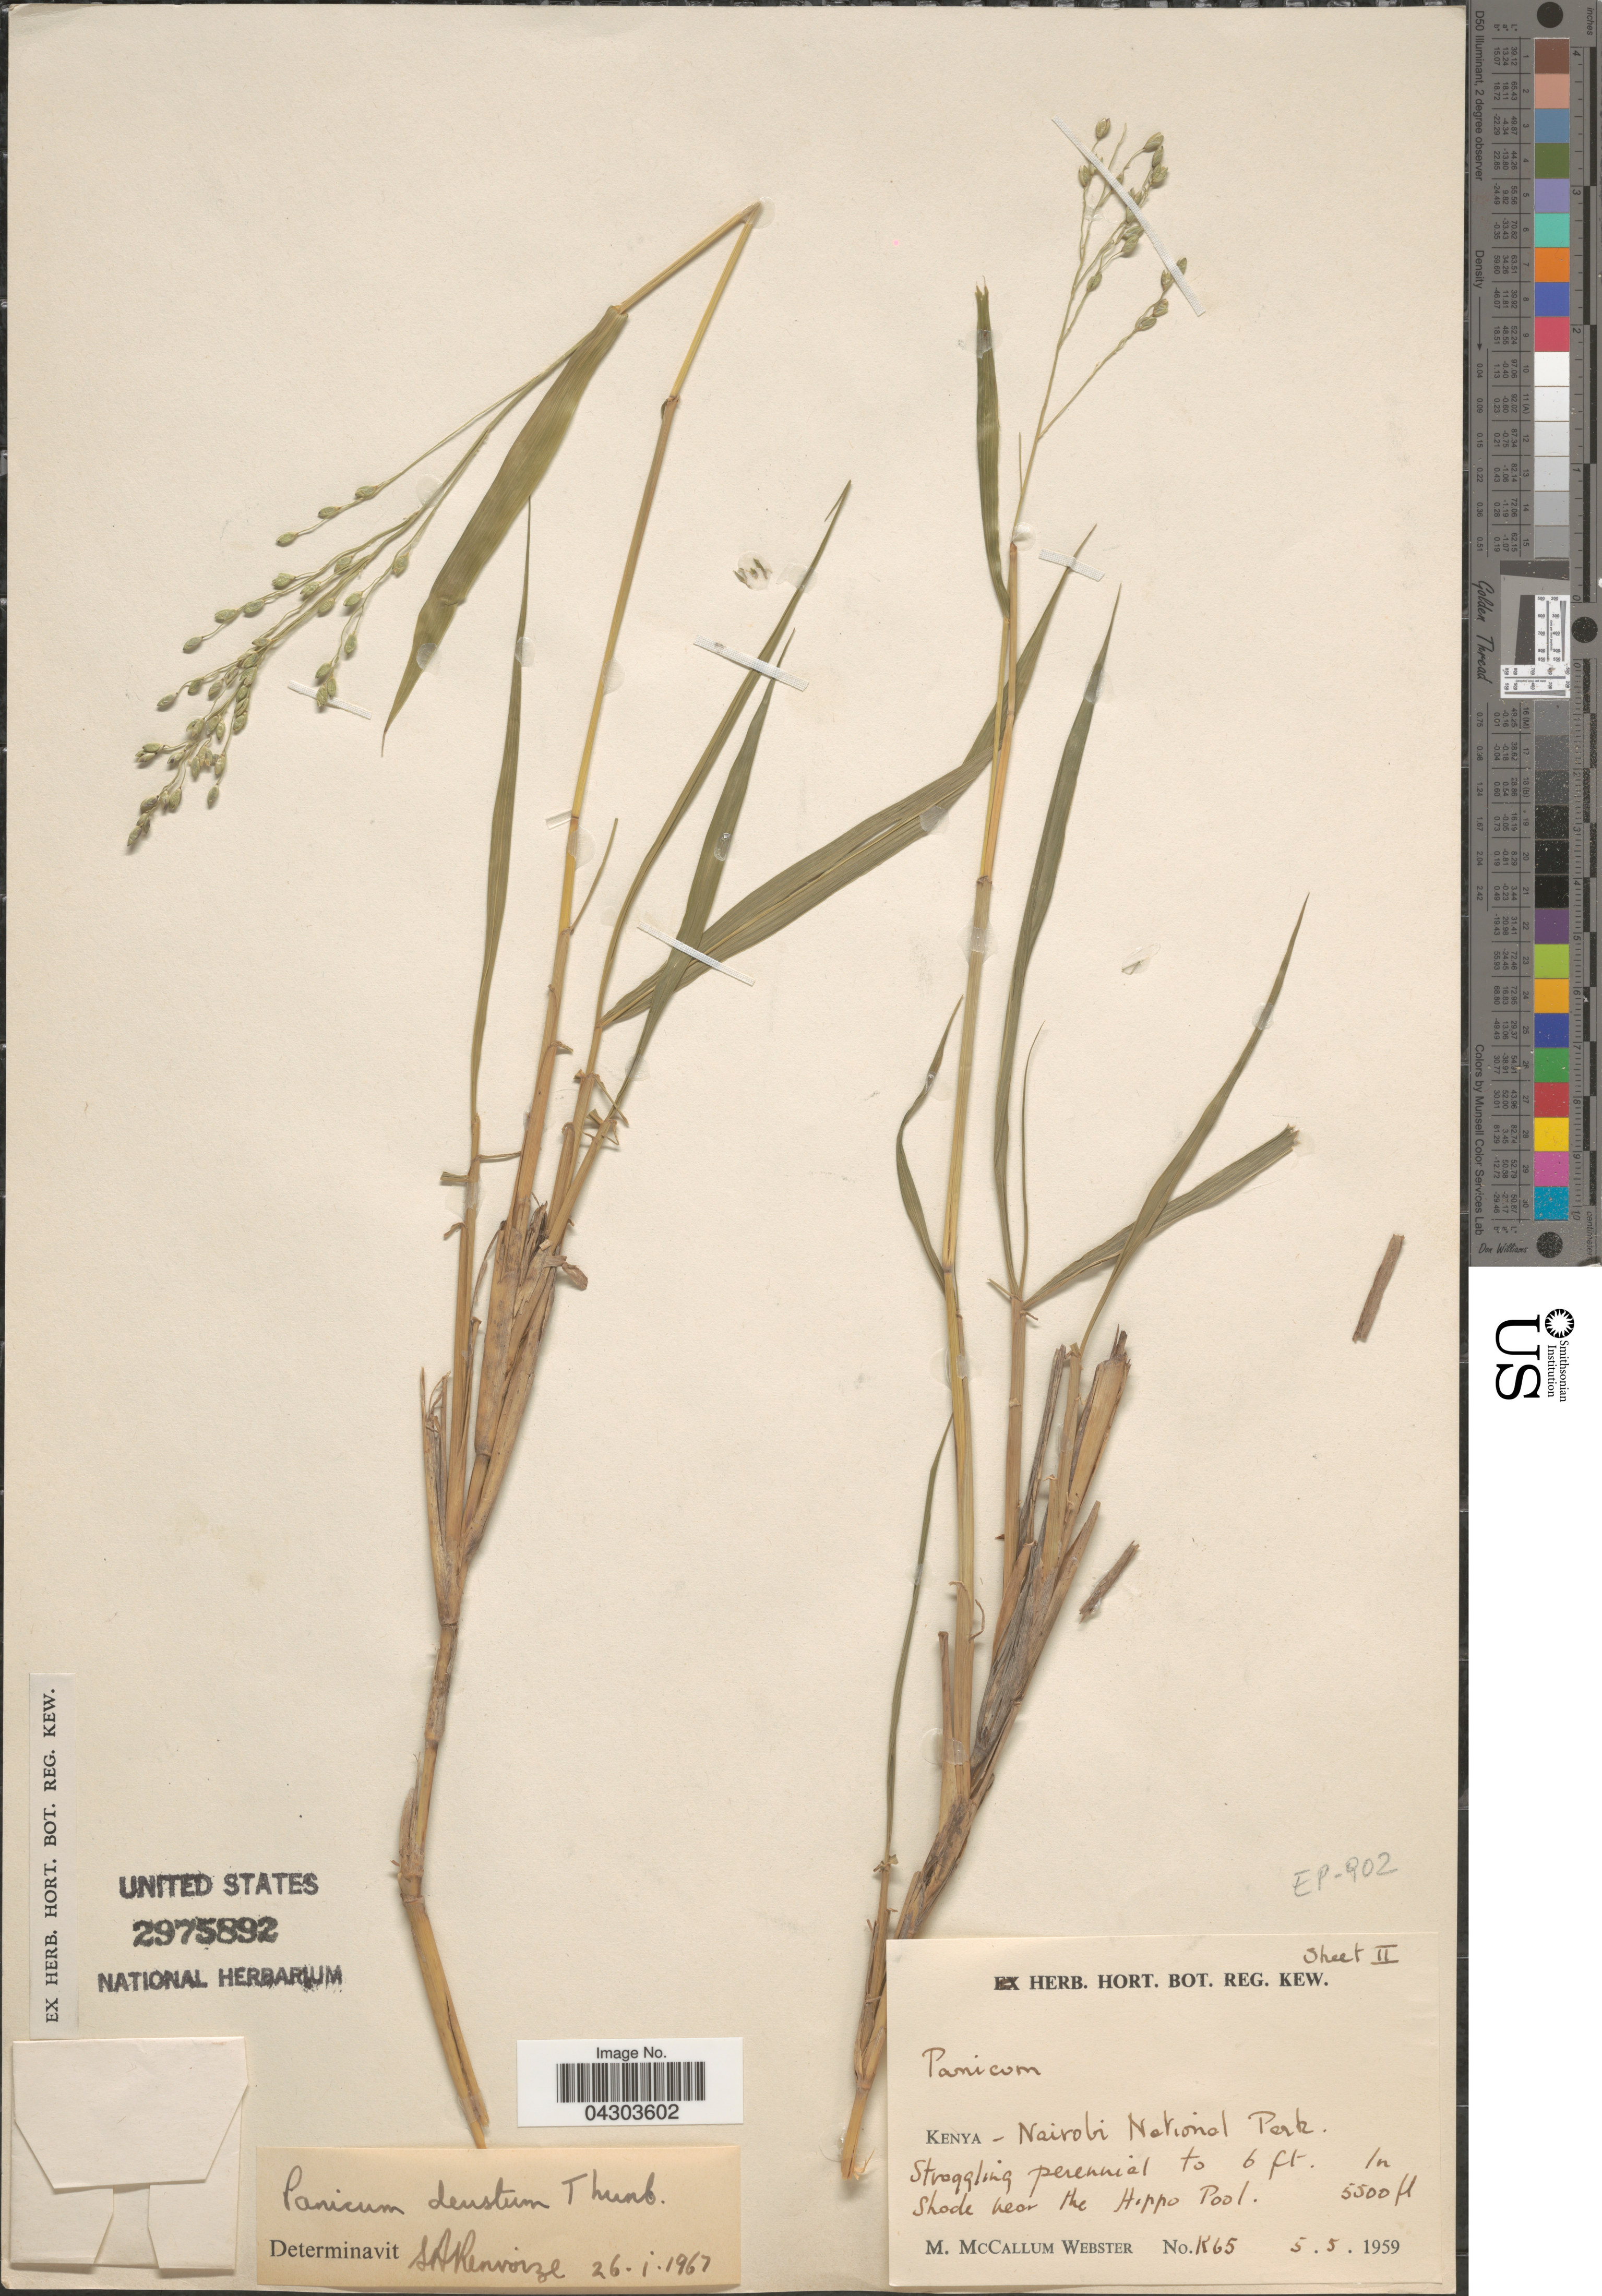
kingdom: Plantae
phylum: Tracheophyta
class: Liliopsida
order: Poales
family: Poaceae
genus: Panicum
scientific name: Panicum deustum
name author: Thunb.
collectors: M. Webster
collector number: R65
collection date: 1959-05-05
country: Kenya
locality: Nairobi National Park. Shade near the Hippo Pool.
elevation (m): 1676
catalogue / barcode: US 2975892